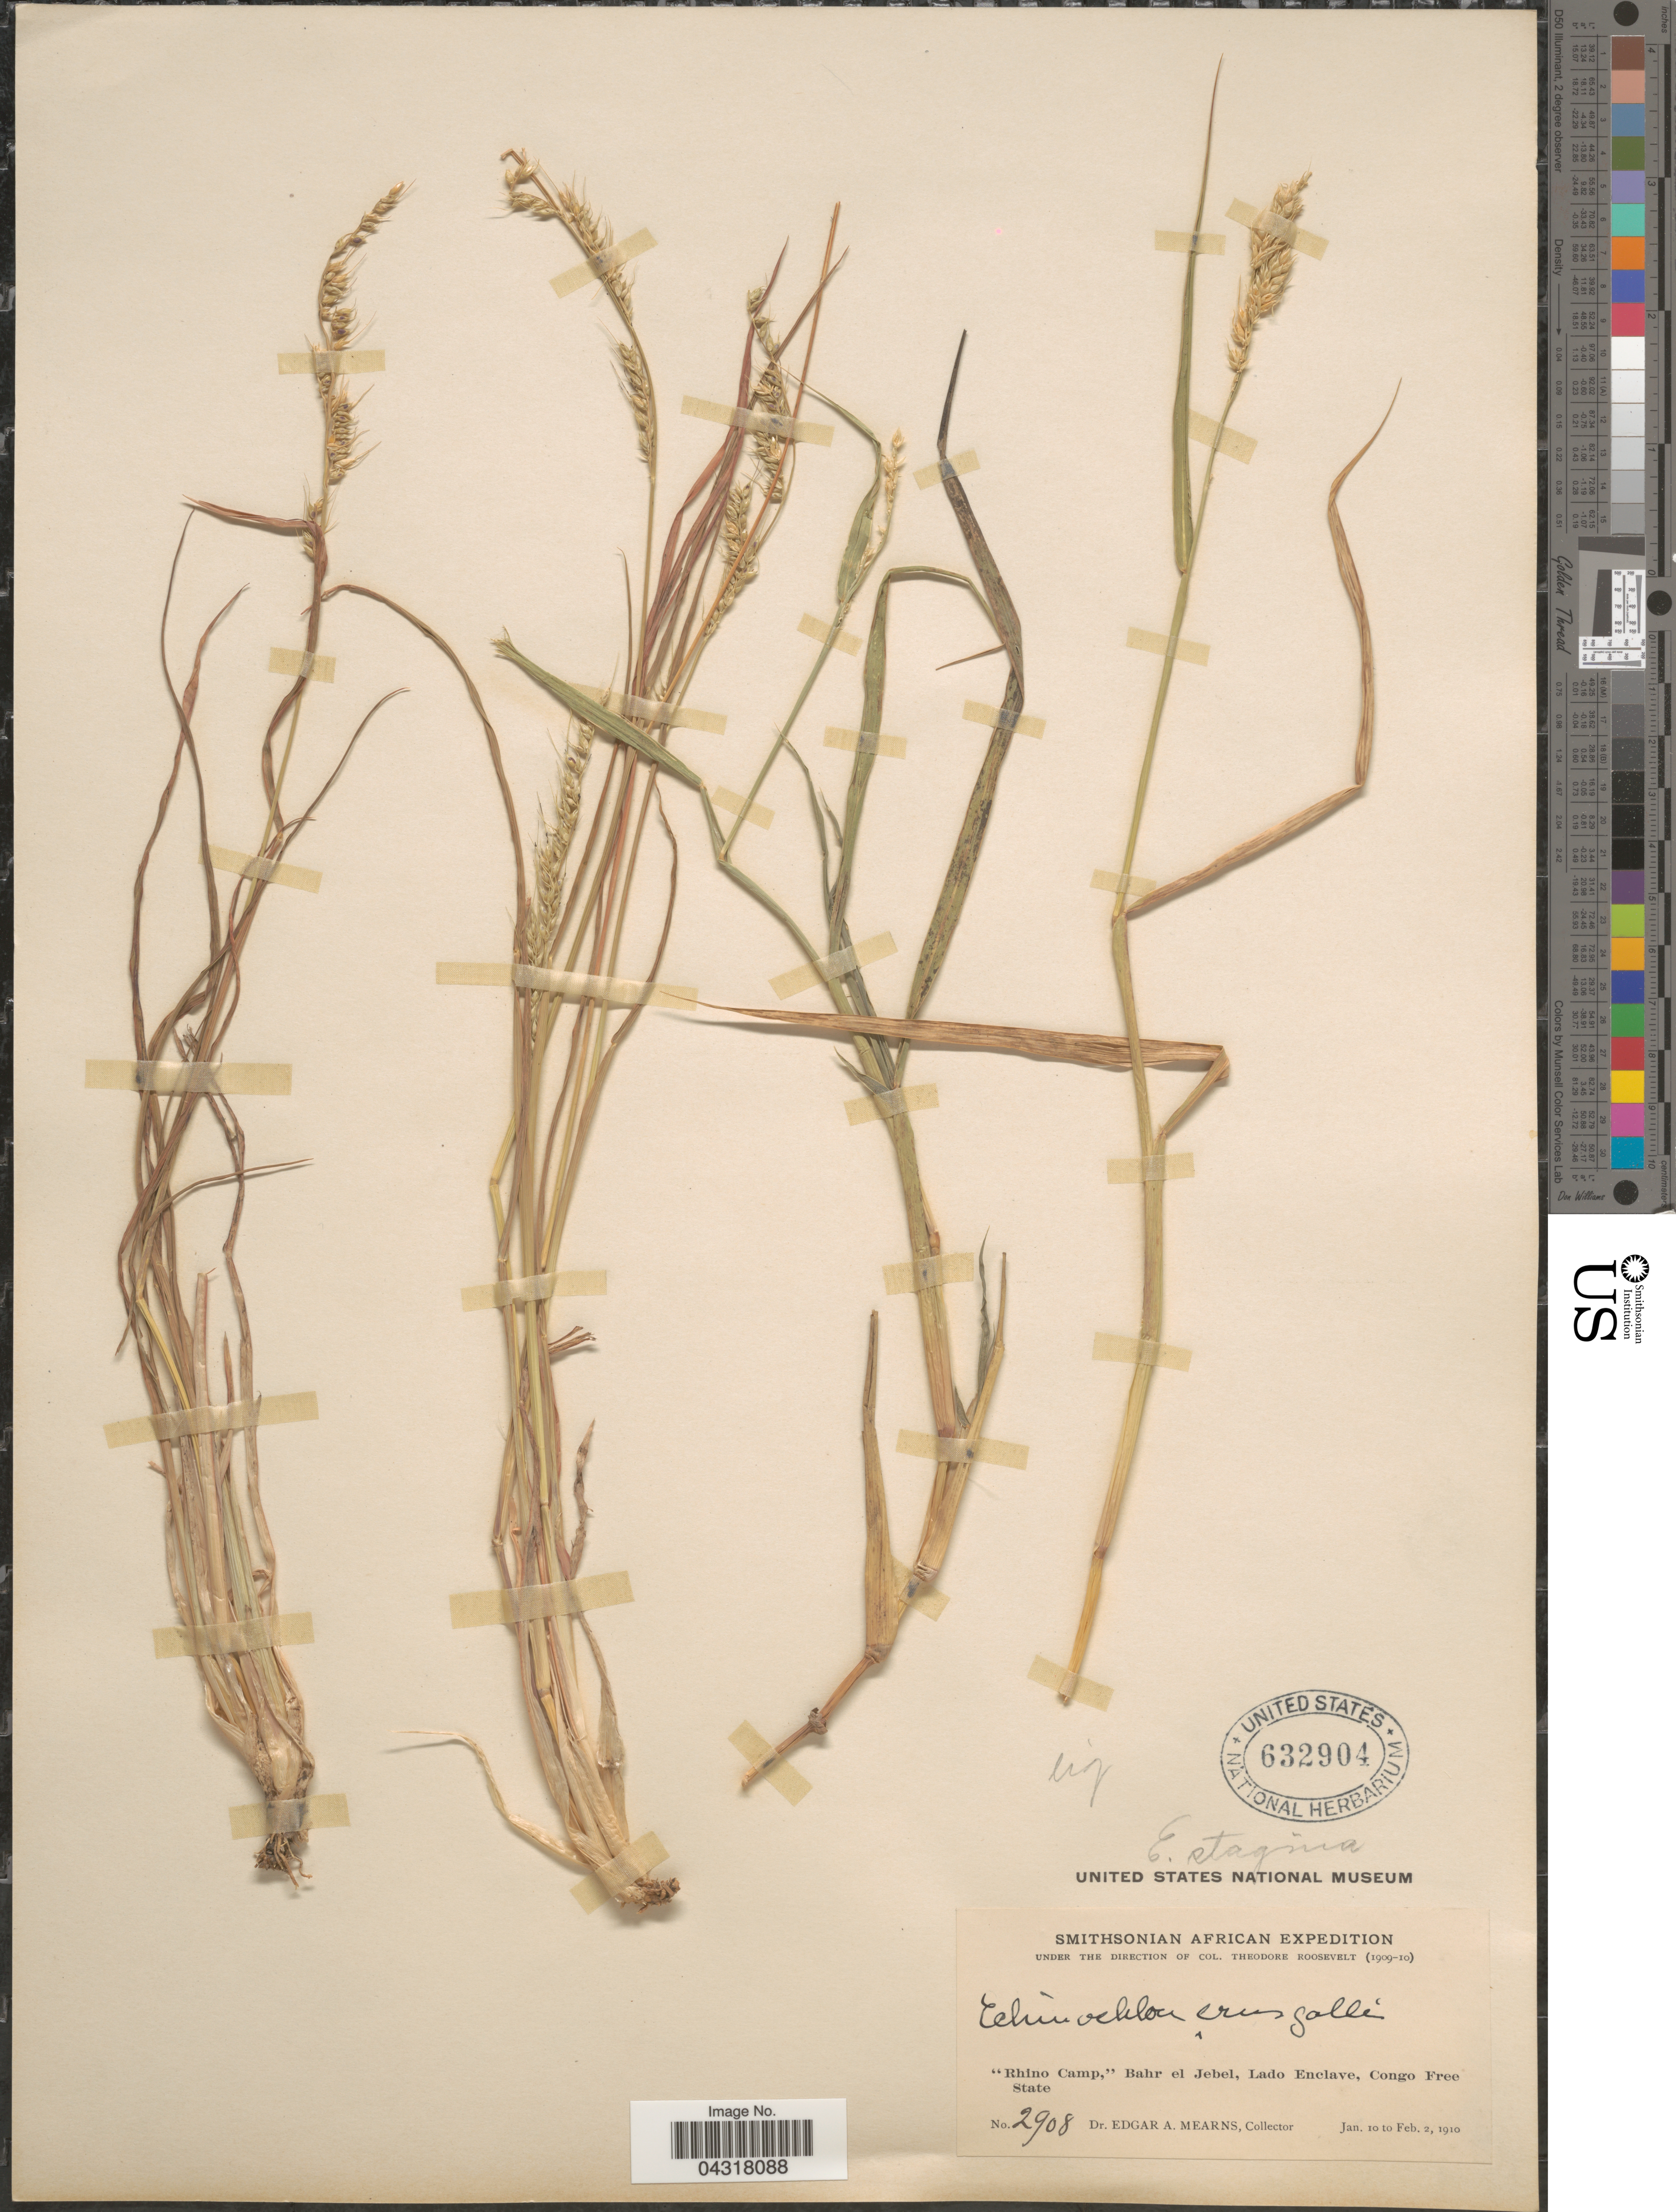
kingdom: Plantae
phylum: Tracheophyta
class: Liliopsida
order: Poales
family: Poaceae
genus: Echinochloa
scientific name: Echinochloa sp.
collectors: E. A. Mearns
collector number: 2908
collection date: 1910-01-10/1910-02-02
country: Congo, Democratic Republic of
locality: Smithsonian African Expedition. "Rhino Camp," Bahr el Jebel, Lado Enclave, Congo Free State.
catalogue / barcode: US 632904